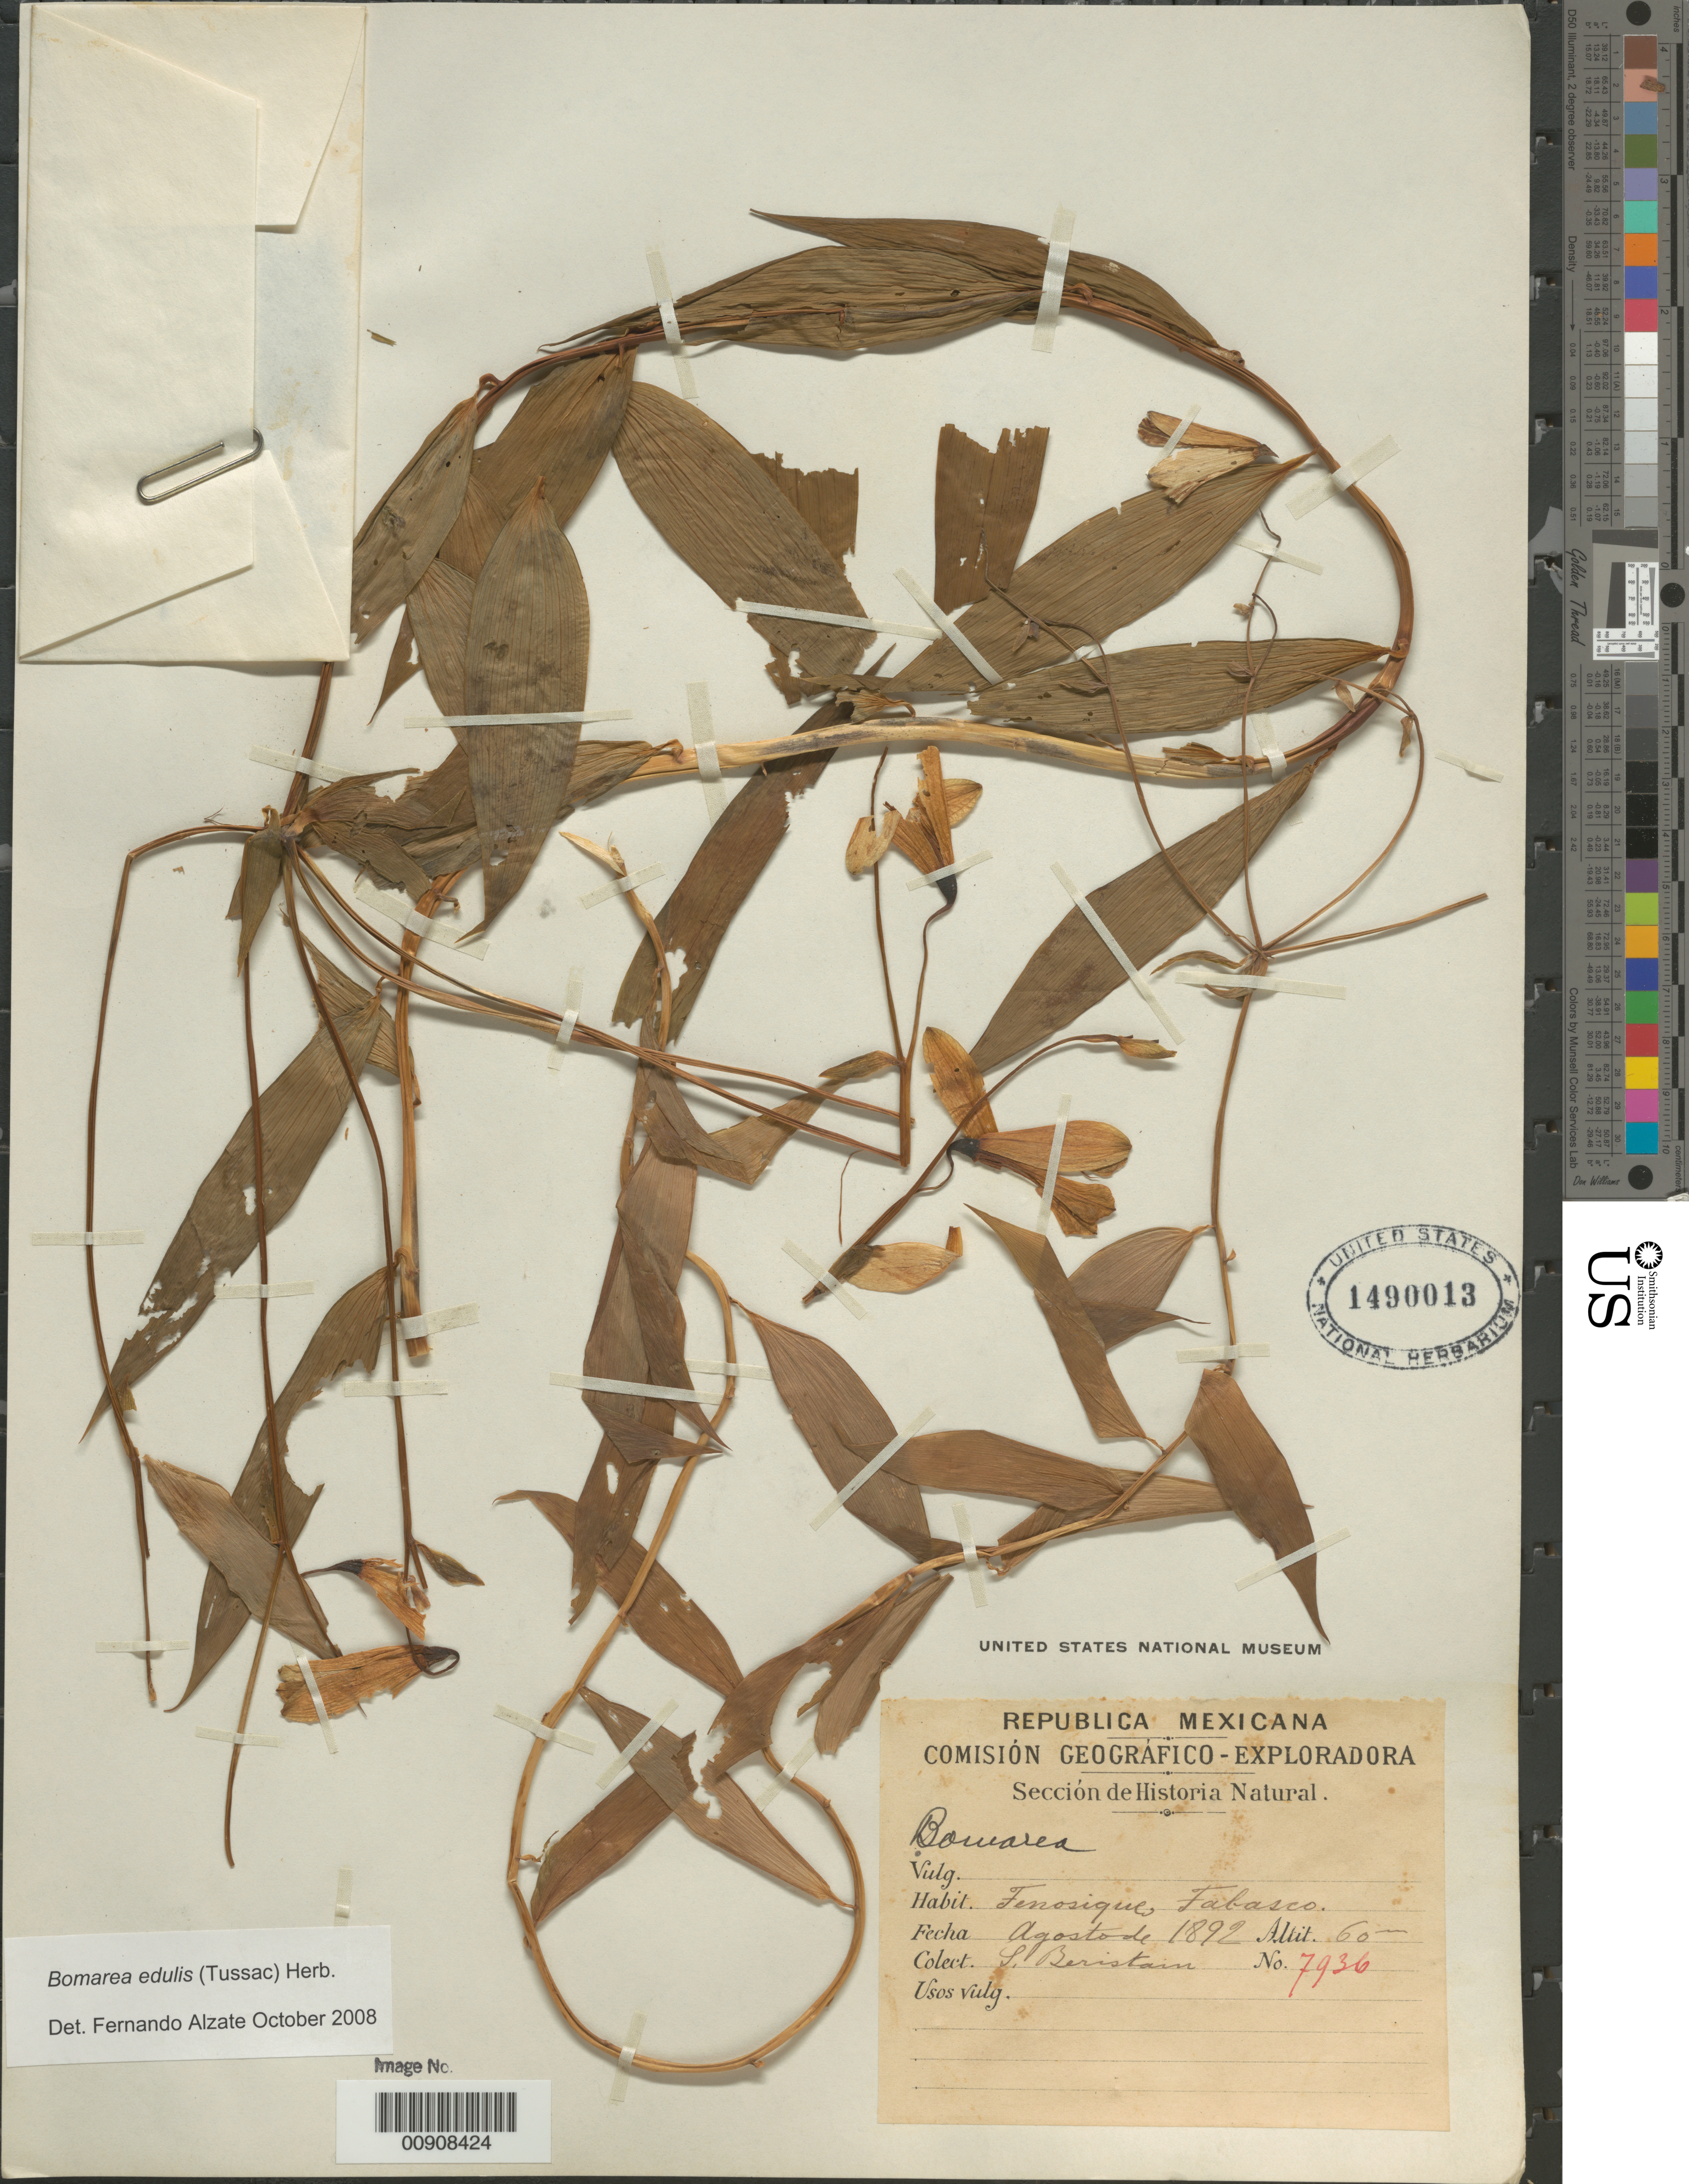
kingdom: Plantae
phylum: Tracheophyta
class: Liliopsida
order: Liliales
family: Alstroemeriaceae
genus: Bomarea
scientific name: Bomarea edulis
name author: (Tussac) Herb.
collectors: Beristain, S.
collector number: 7936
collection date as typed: Aug 1892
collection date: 1892-08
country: Mexico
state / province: Tabasco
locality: Tenosique, Tabasco.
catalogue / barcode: US 1490013